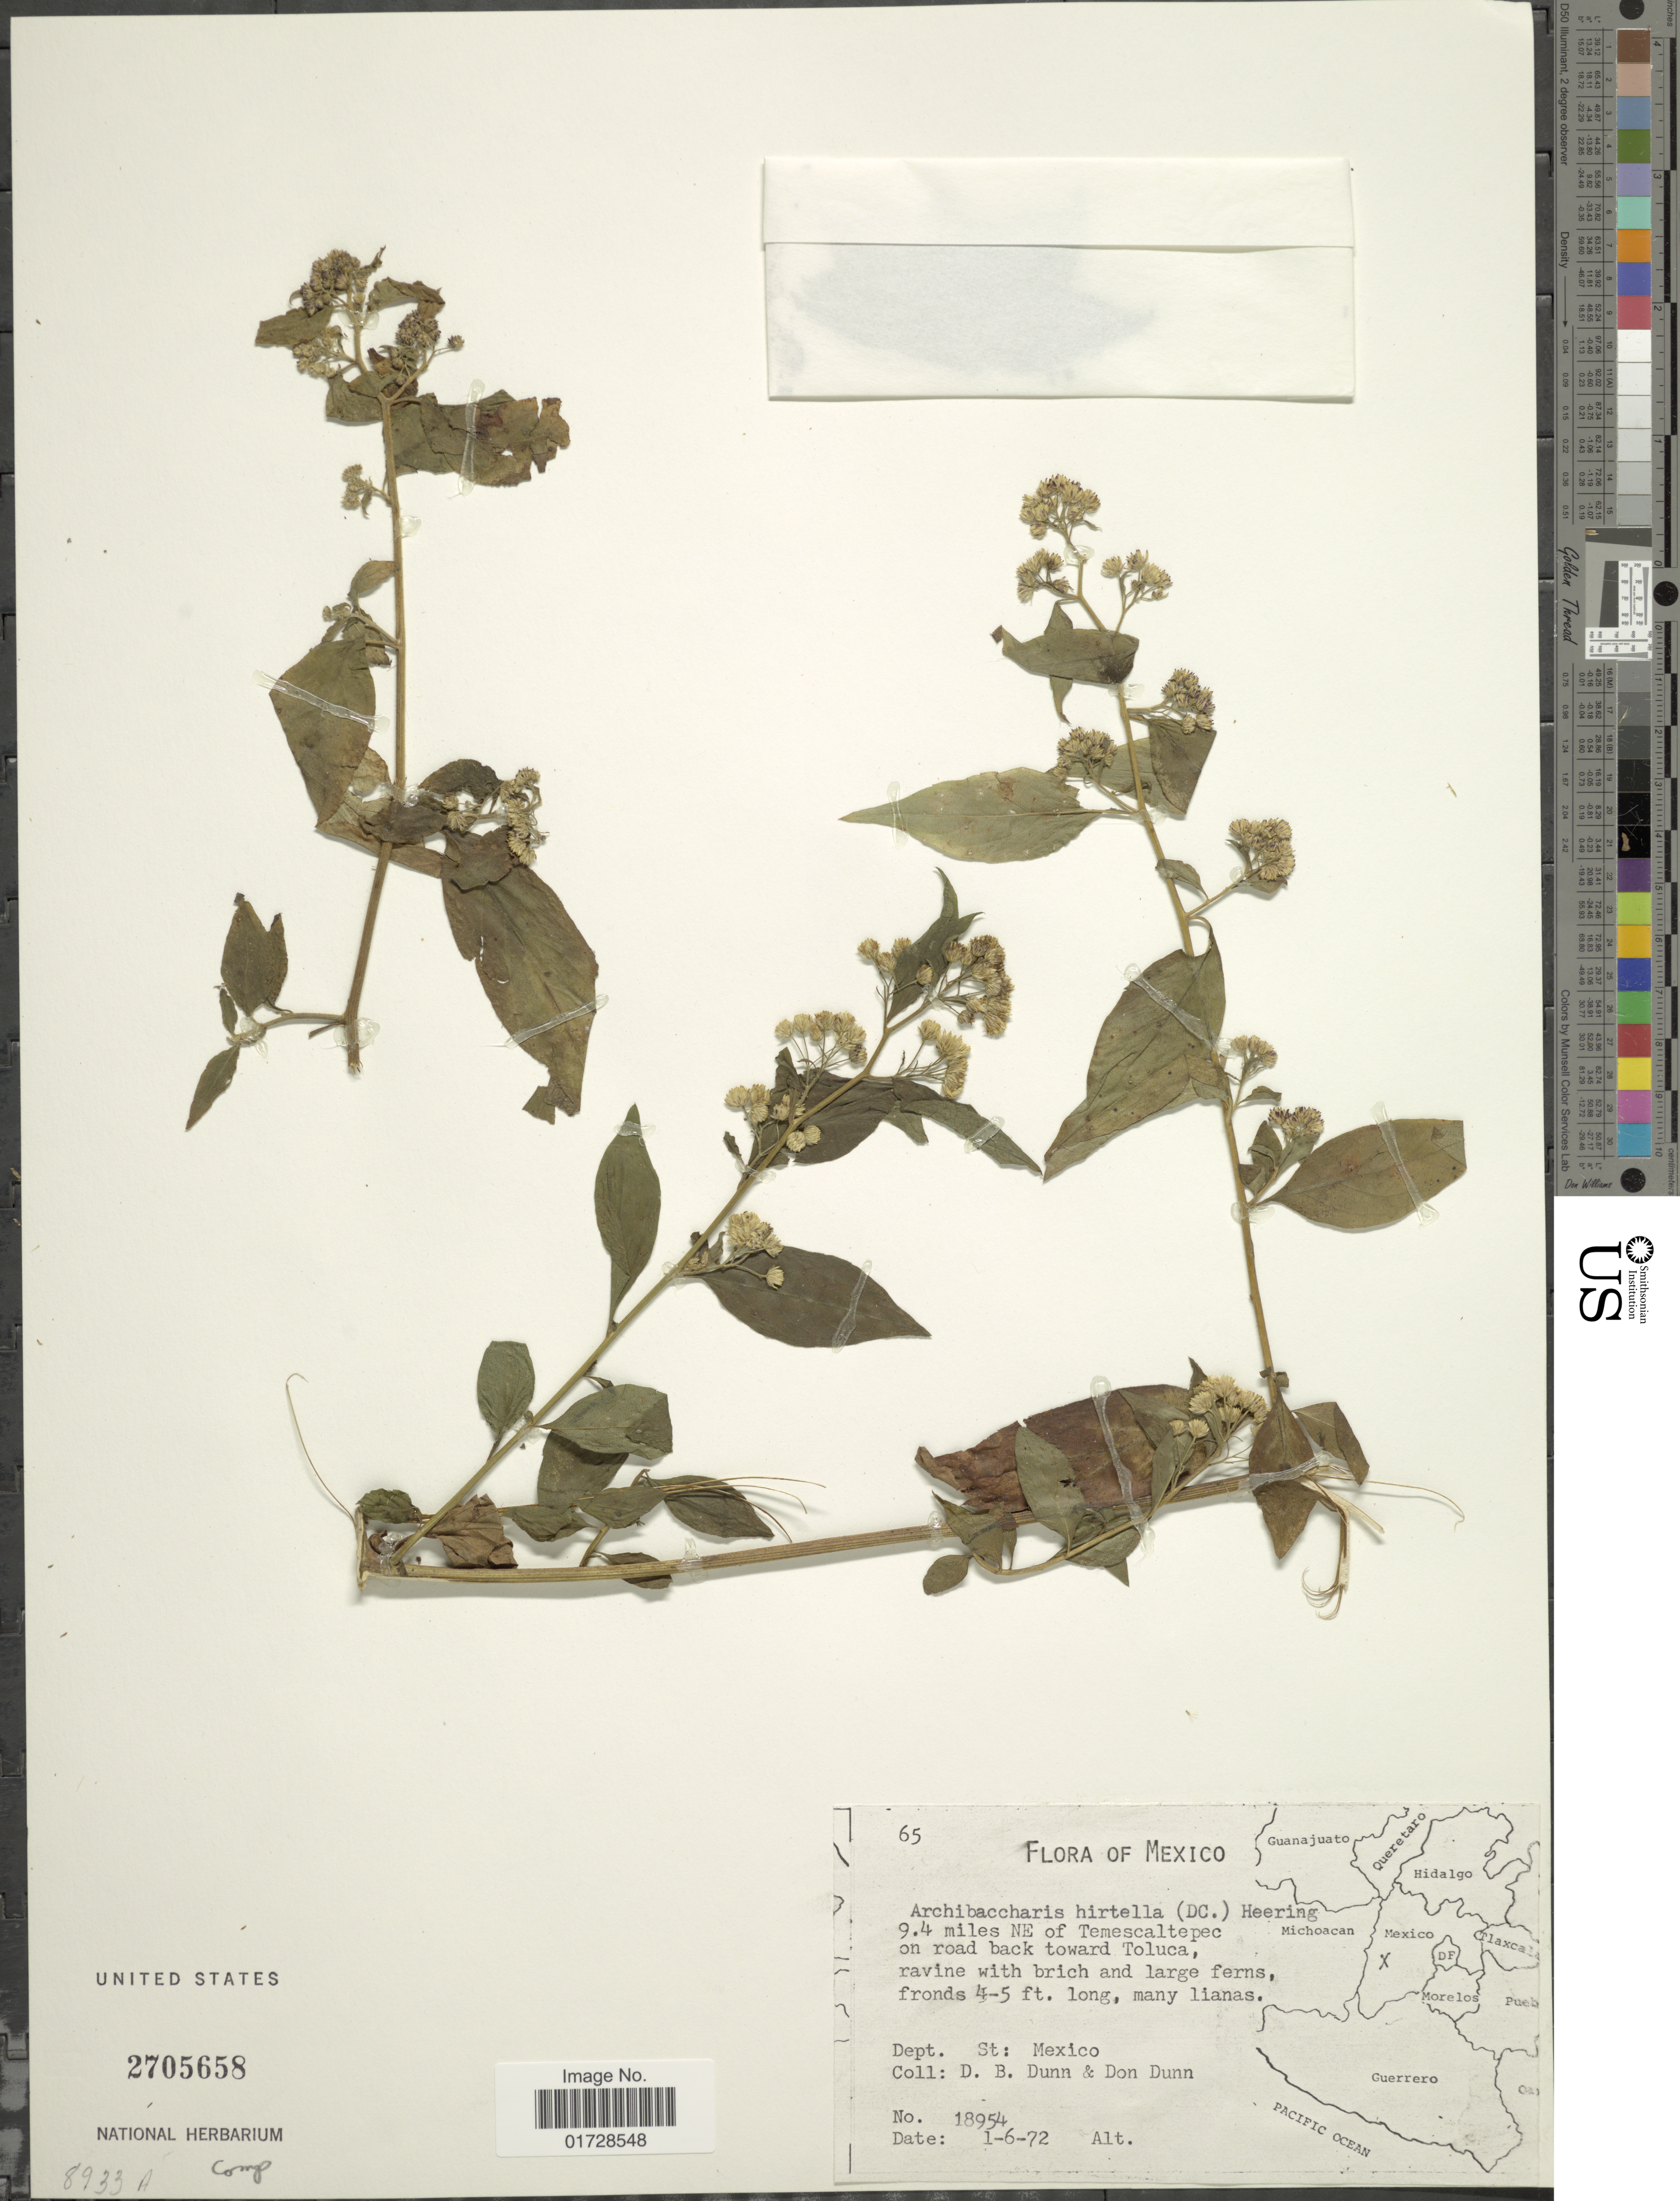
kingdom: Plantae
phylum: Tracheophyta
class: Magnoliopsida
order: Asterales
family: Asteraceae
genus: Archibaccharis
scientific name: Archibaccharis hirtella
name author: (DC.) Heering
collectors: D. B. Dunn & D. Dunn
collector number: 18954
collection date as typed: Transcribed d/m/y: 1/6/72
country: Mexico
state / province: México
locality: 9.4 miles NE of Temascaltepec on road back toward Toluca, Dept. St Mexico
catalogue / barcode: US 2705658